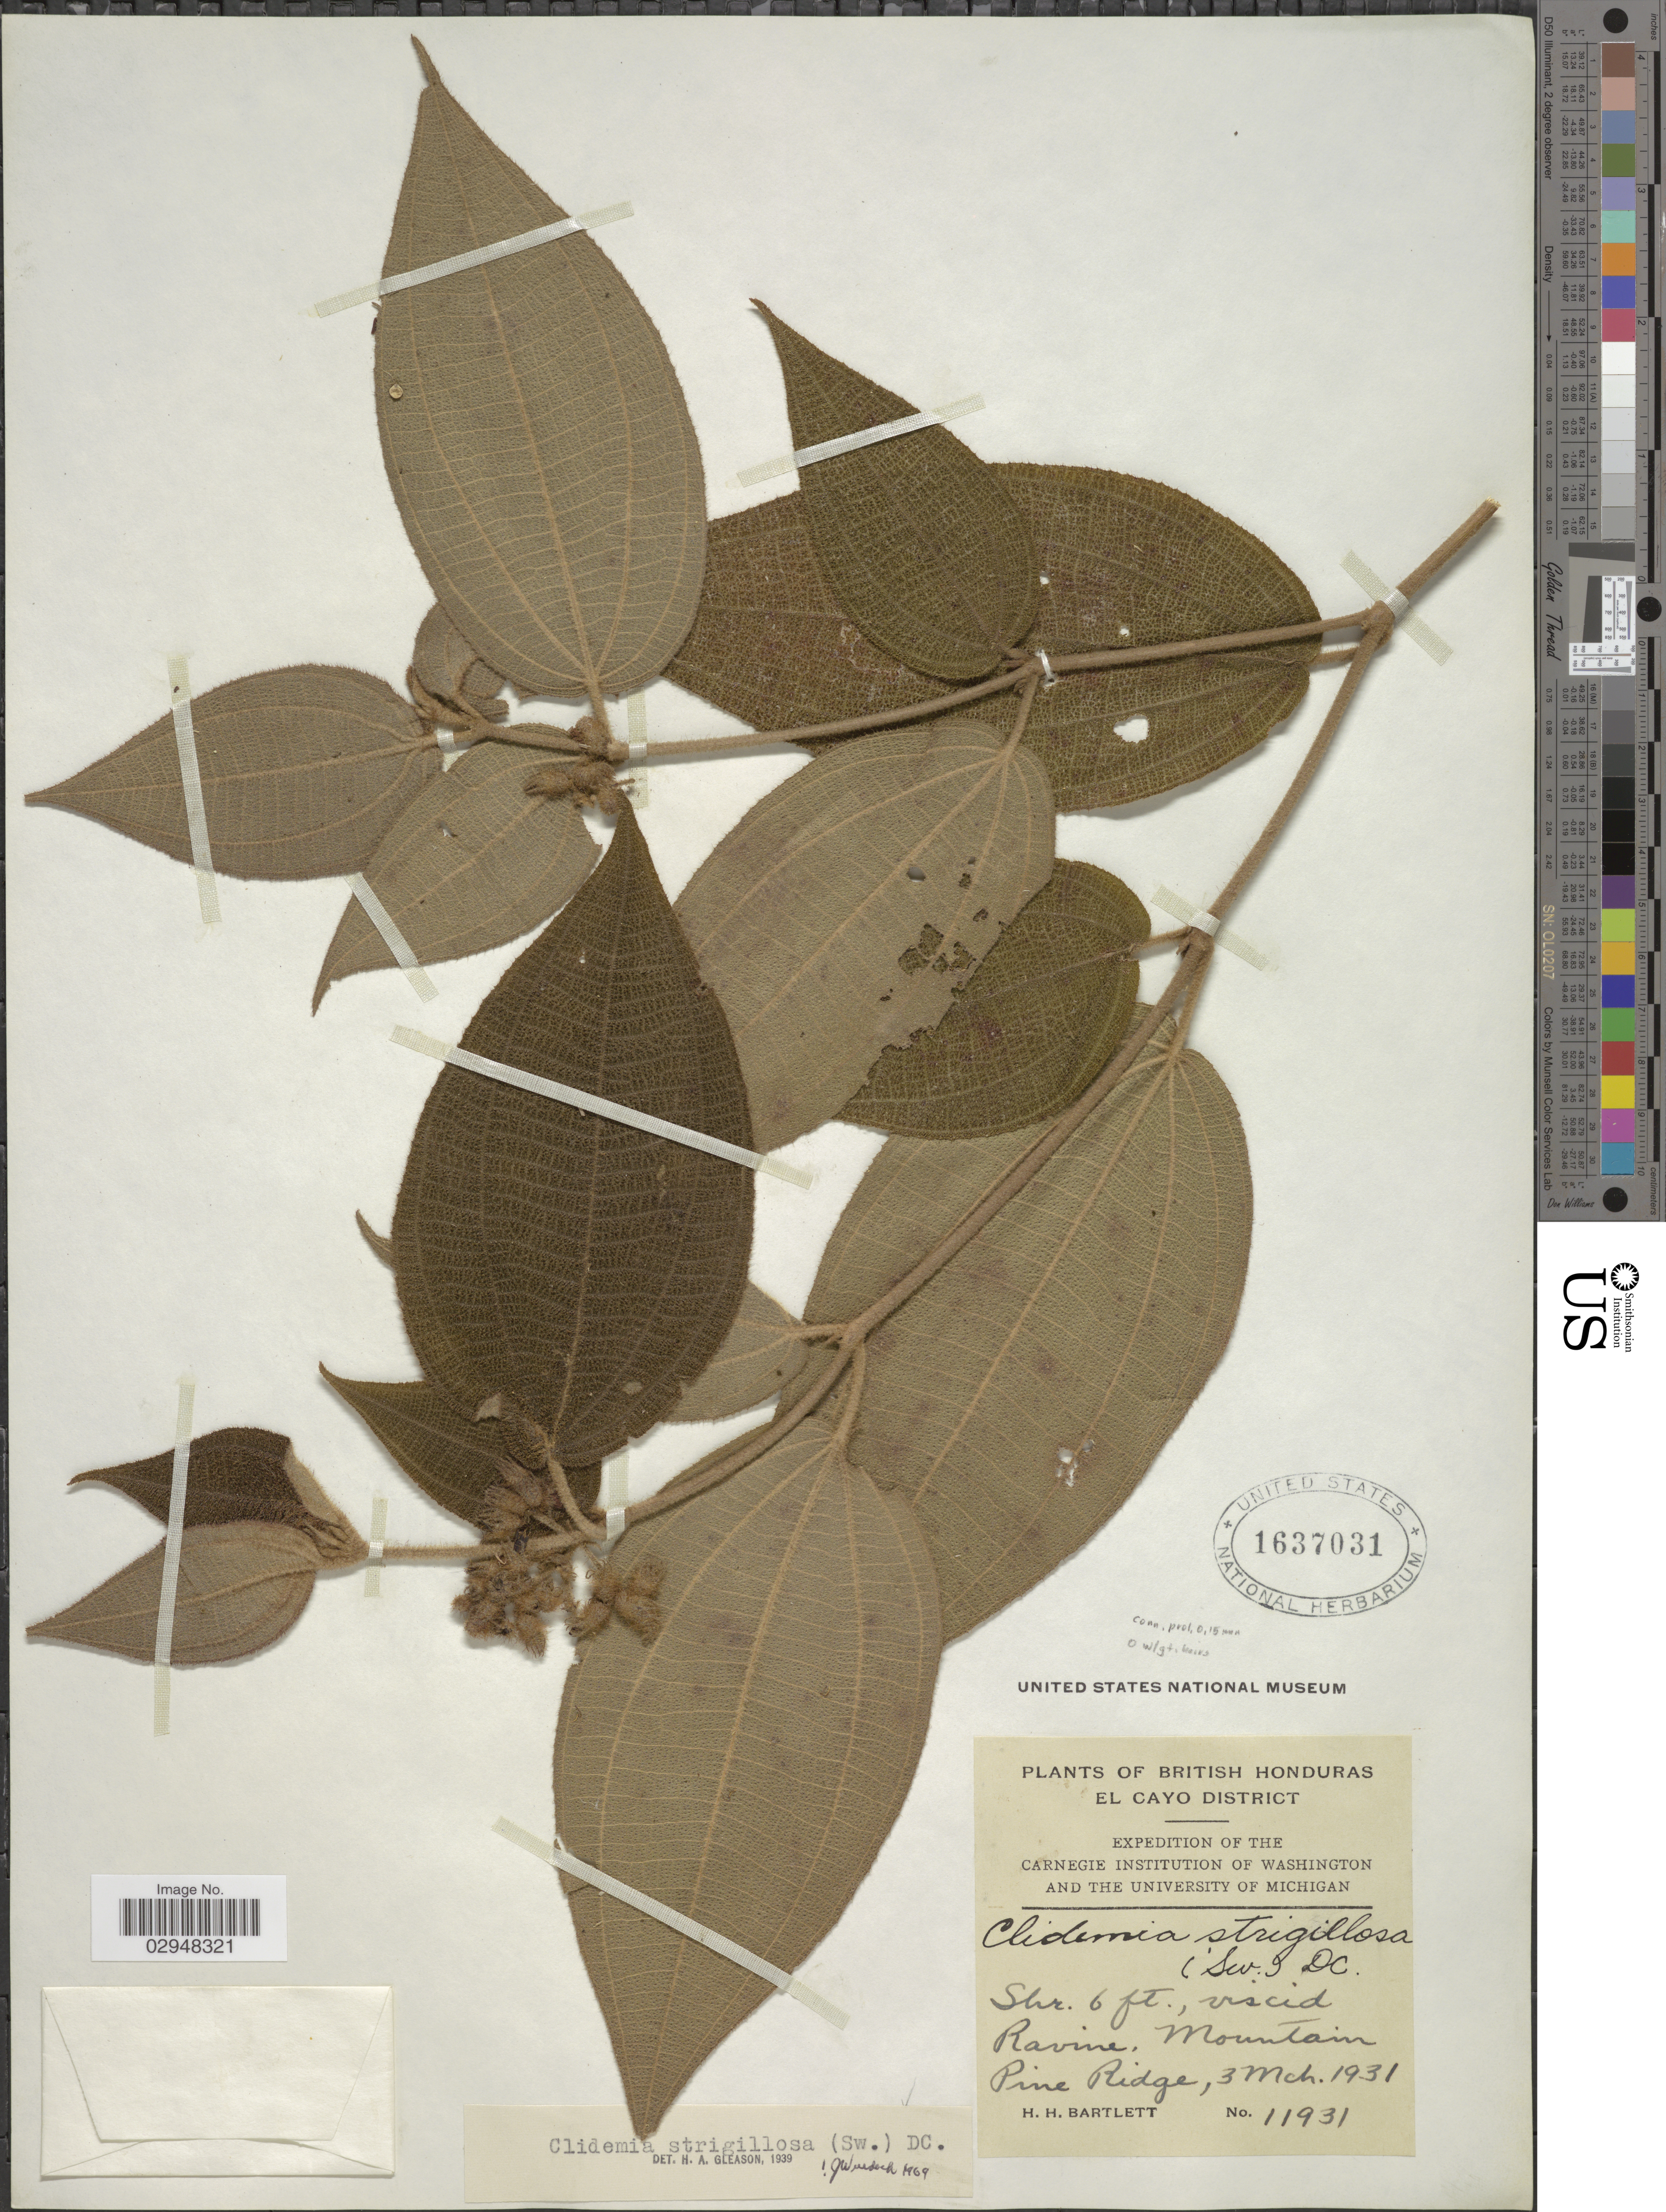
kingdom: Plantae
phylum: Tracheophyta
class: Magnoliopsida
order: Myrtales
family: Melastomataceae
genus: Clidemia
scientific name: Clidemia strigillosa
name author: (Sw.) DC.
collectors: H. H. Bartlett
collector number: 11931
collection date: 1931-03-03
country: Belize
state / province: Cayo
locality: British Honduras, El Cayo District, Mountain Pine Ridge.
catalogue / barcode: US 1637031